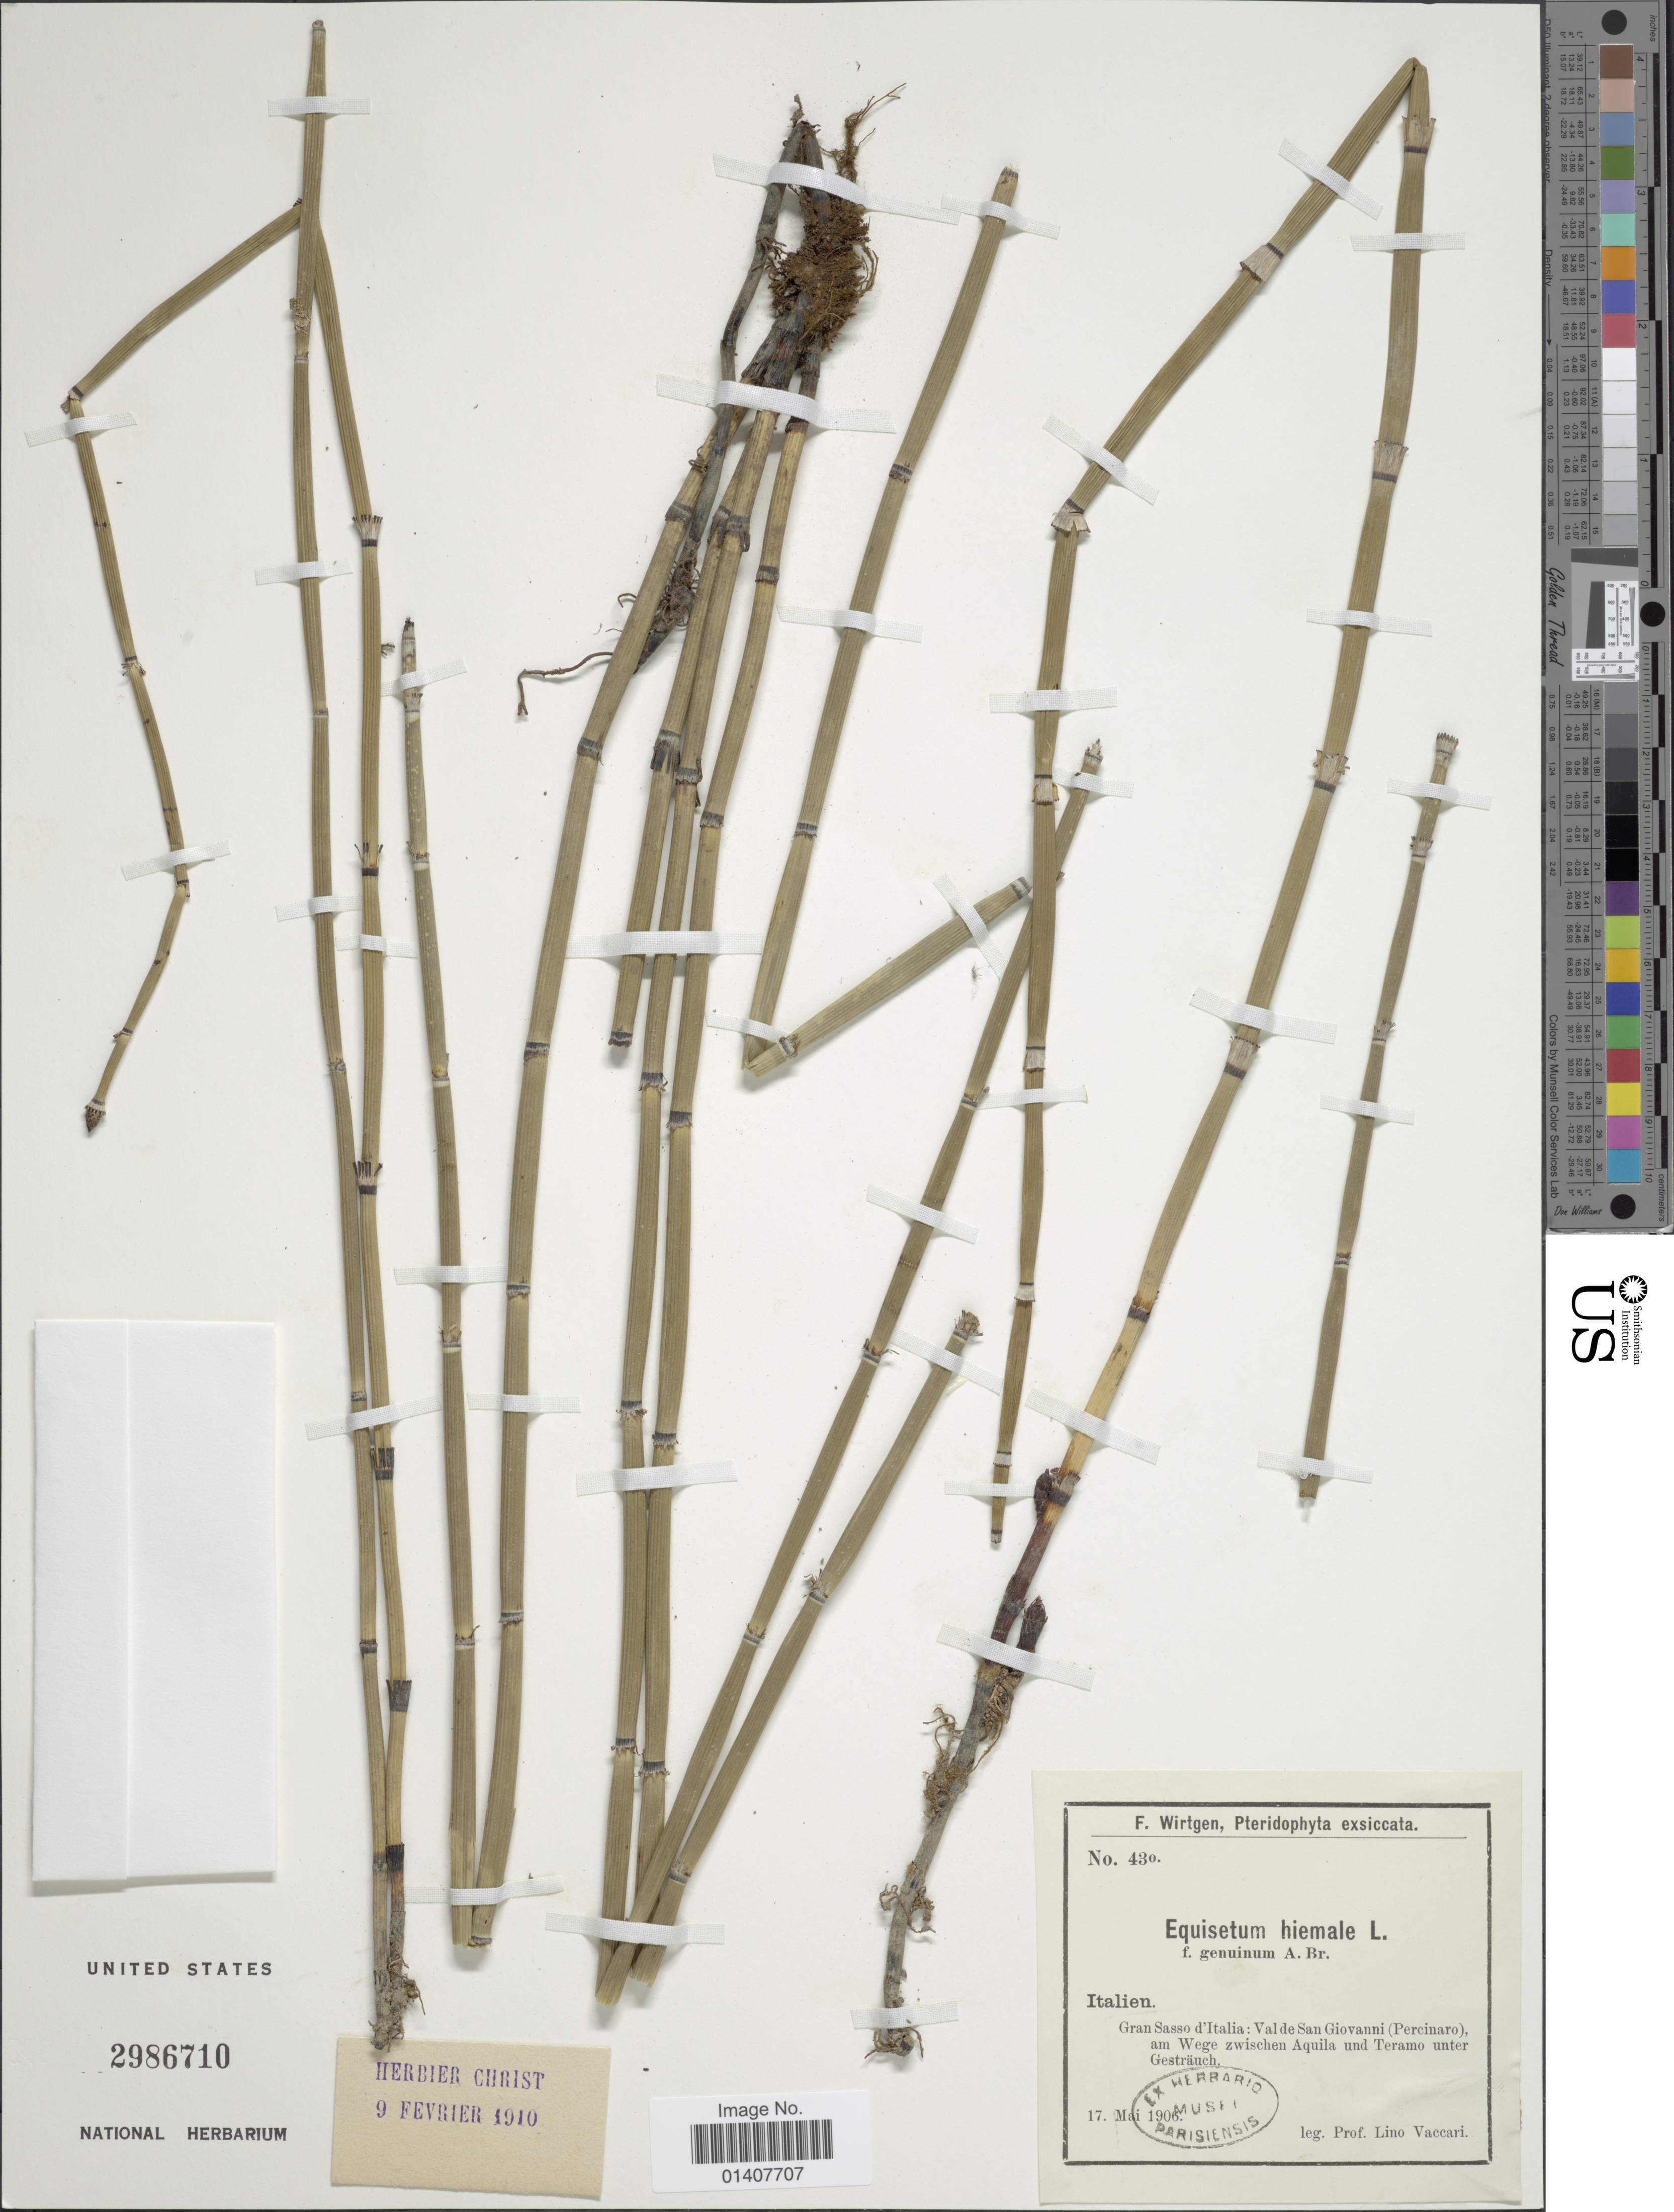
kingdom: Plantae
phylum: Tracheophyta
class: Polypodiopsida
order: Equisetales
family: Equisetaceae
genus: Equisetum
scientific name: Equisetum hyemale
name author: L.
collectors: L. Vaccari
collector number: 430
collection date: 1906-05-17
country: Italy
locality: Italien, Gran Sasso d'Italia: Valde San Giovanni(Percinaro) am Wege zwischen Aquila und Teramo unter Gestrauch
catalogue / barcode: US 2986710